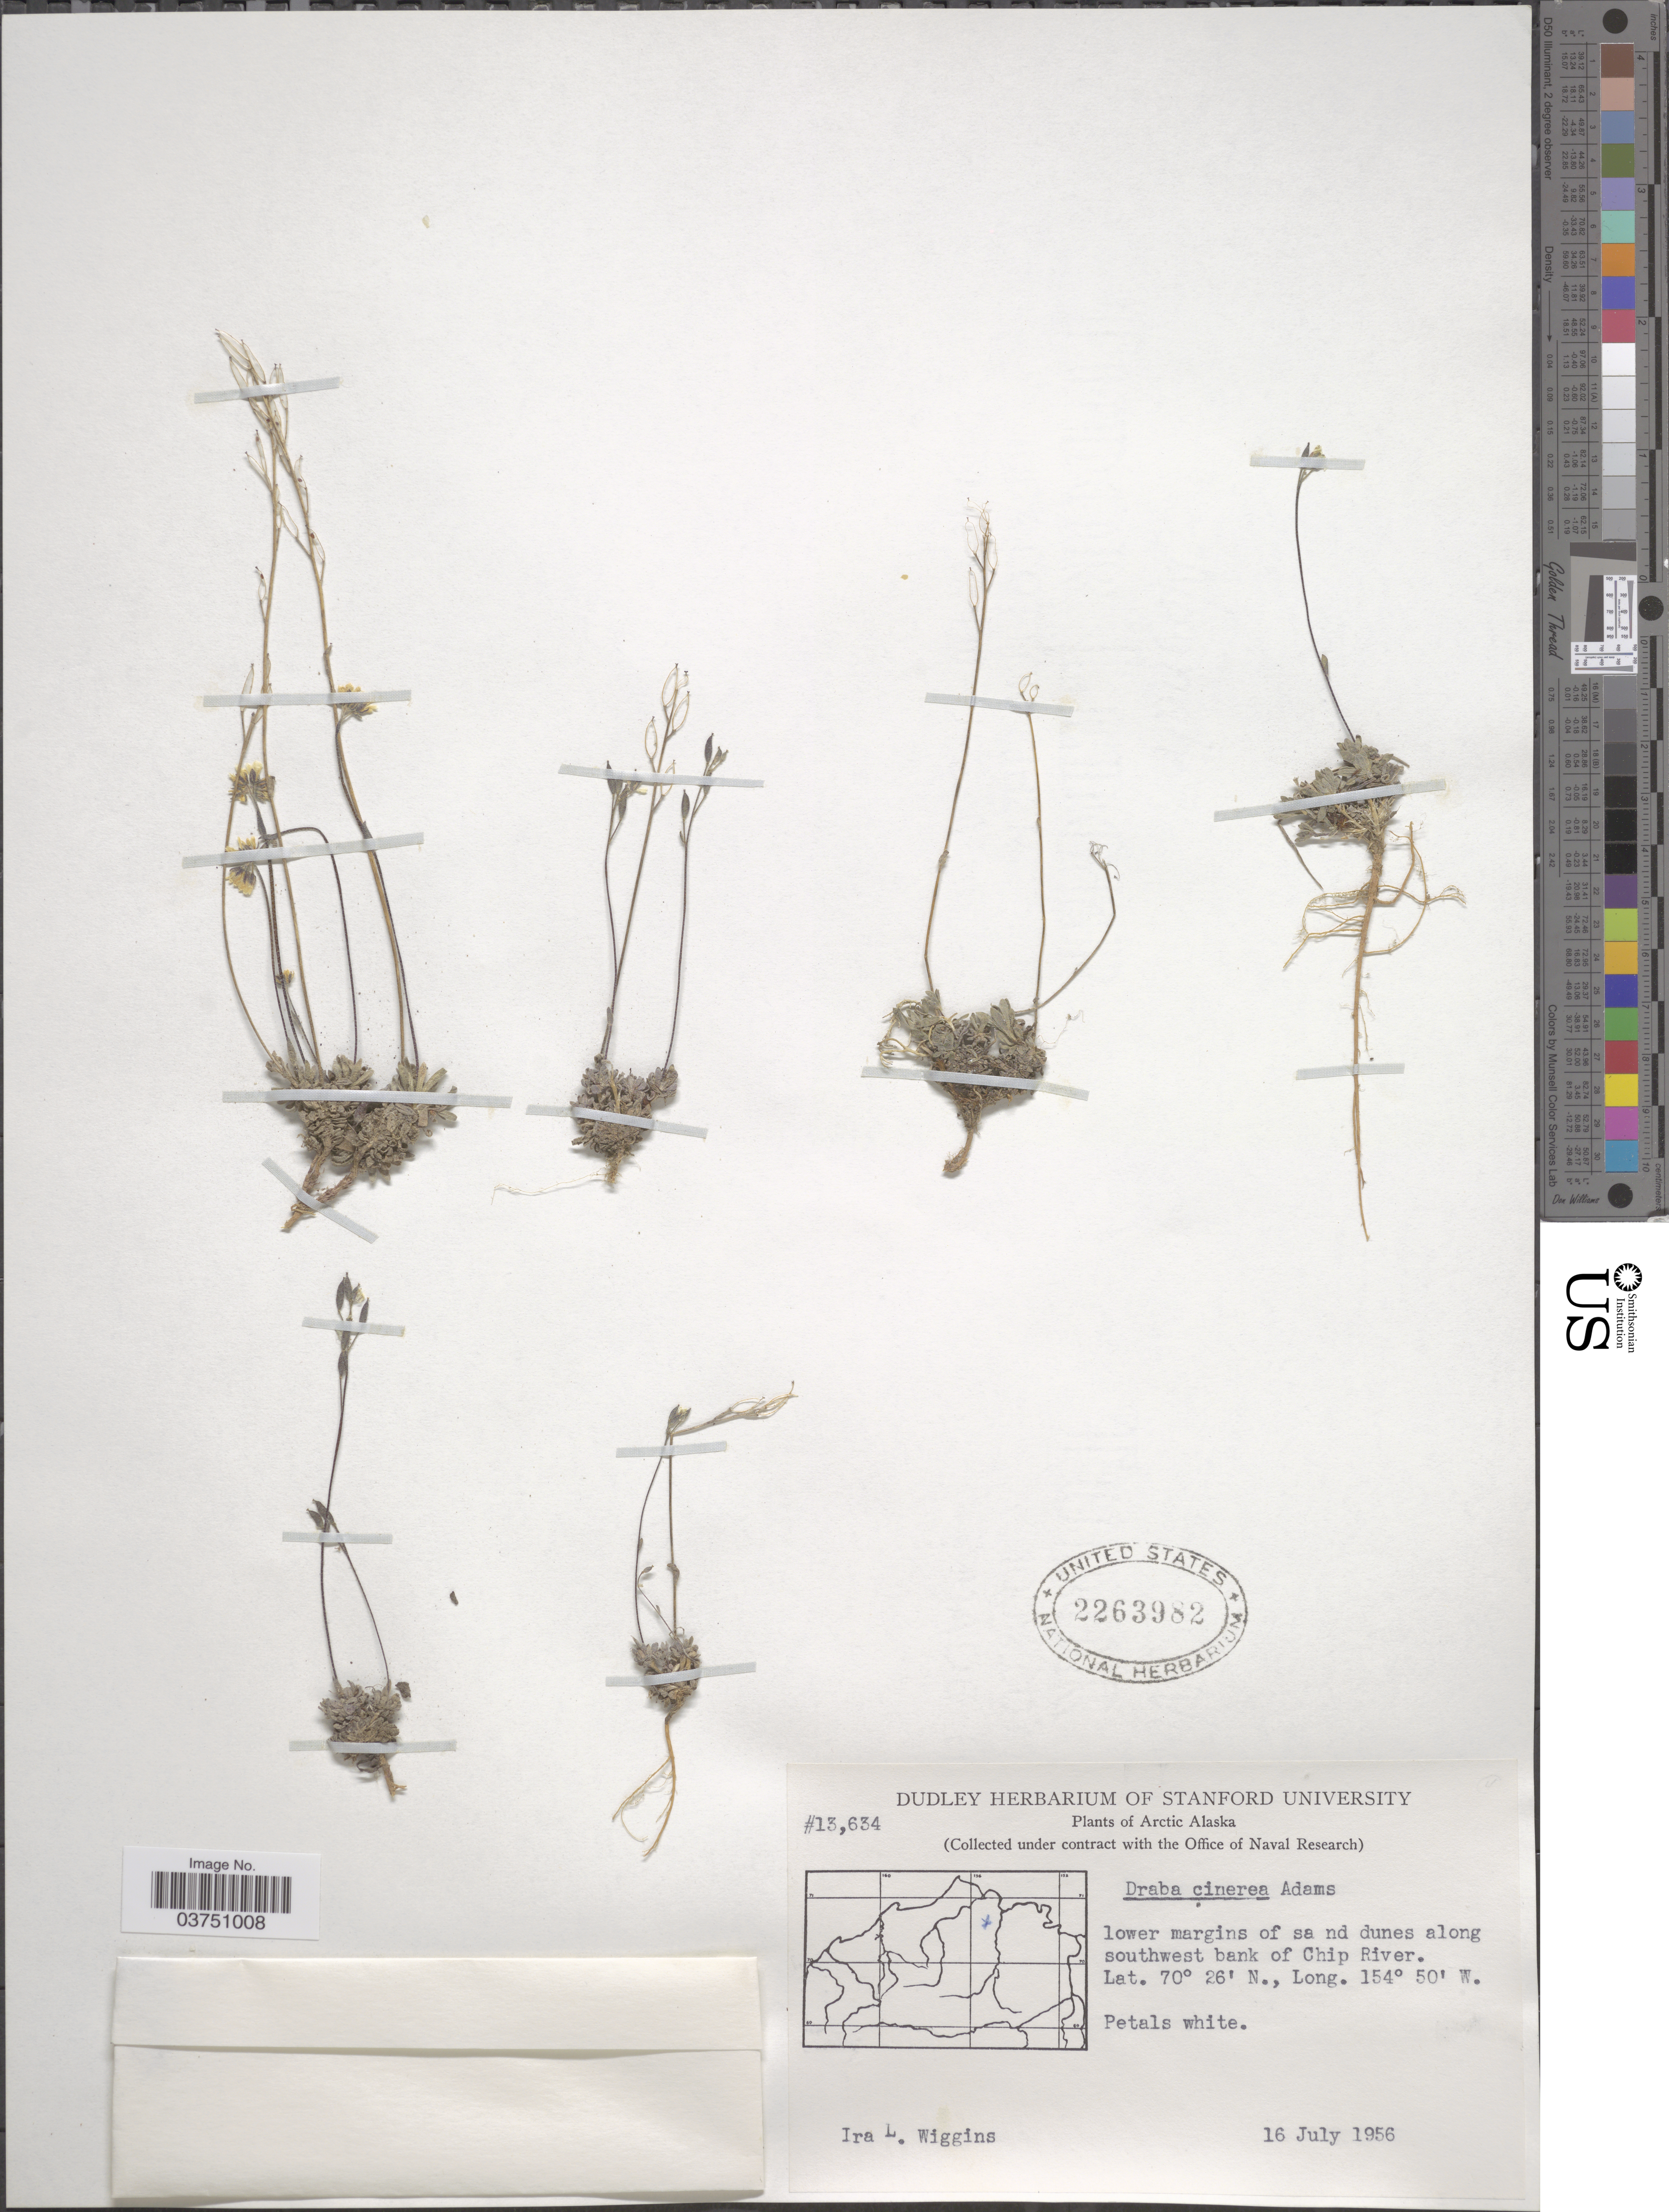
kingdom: Plantae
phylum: Tracheophyta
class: Magnoliopsida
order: Brassicales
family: Brassicaceae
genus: Draba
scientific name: Draba cinerea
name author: Adams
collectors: I. L. Wiggins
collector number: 13634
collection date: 1956-07-16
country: United States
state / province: Alaska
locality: Arctic Alaska. Lower margins of sand dunes along southwest bank of Chip River.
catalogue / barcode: US 2263982